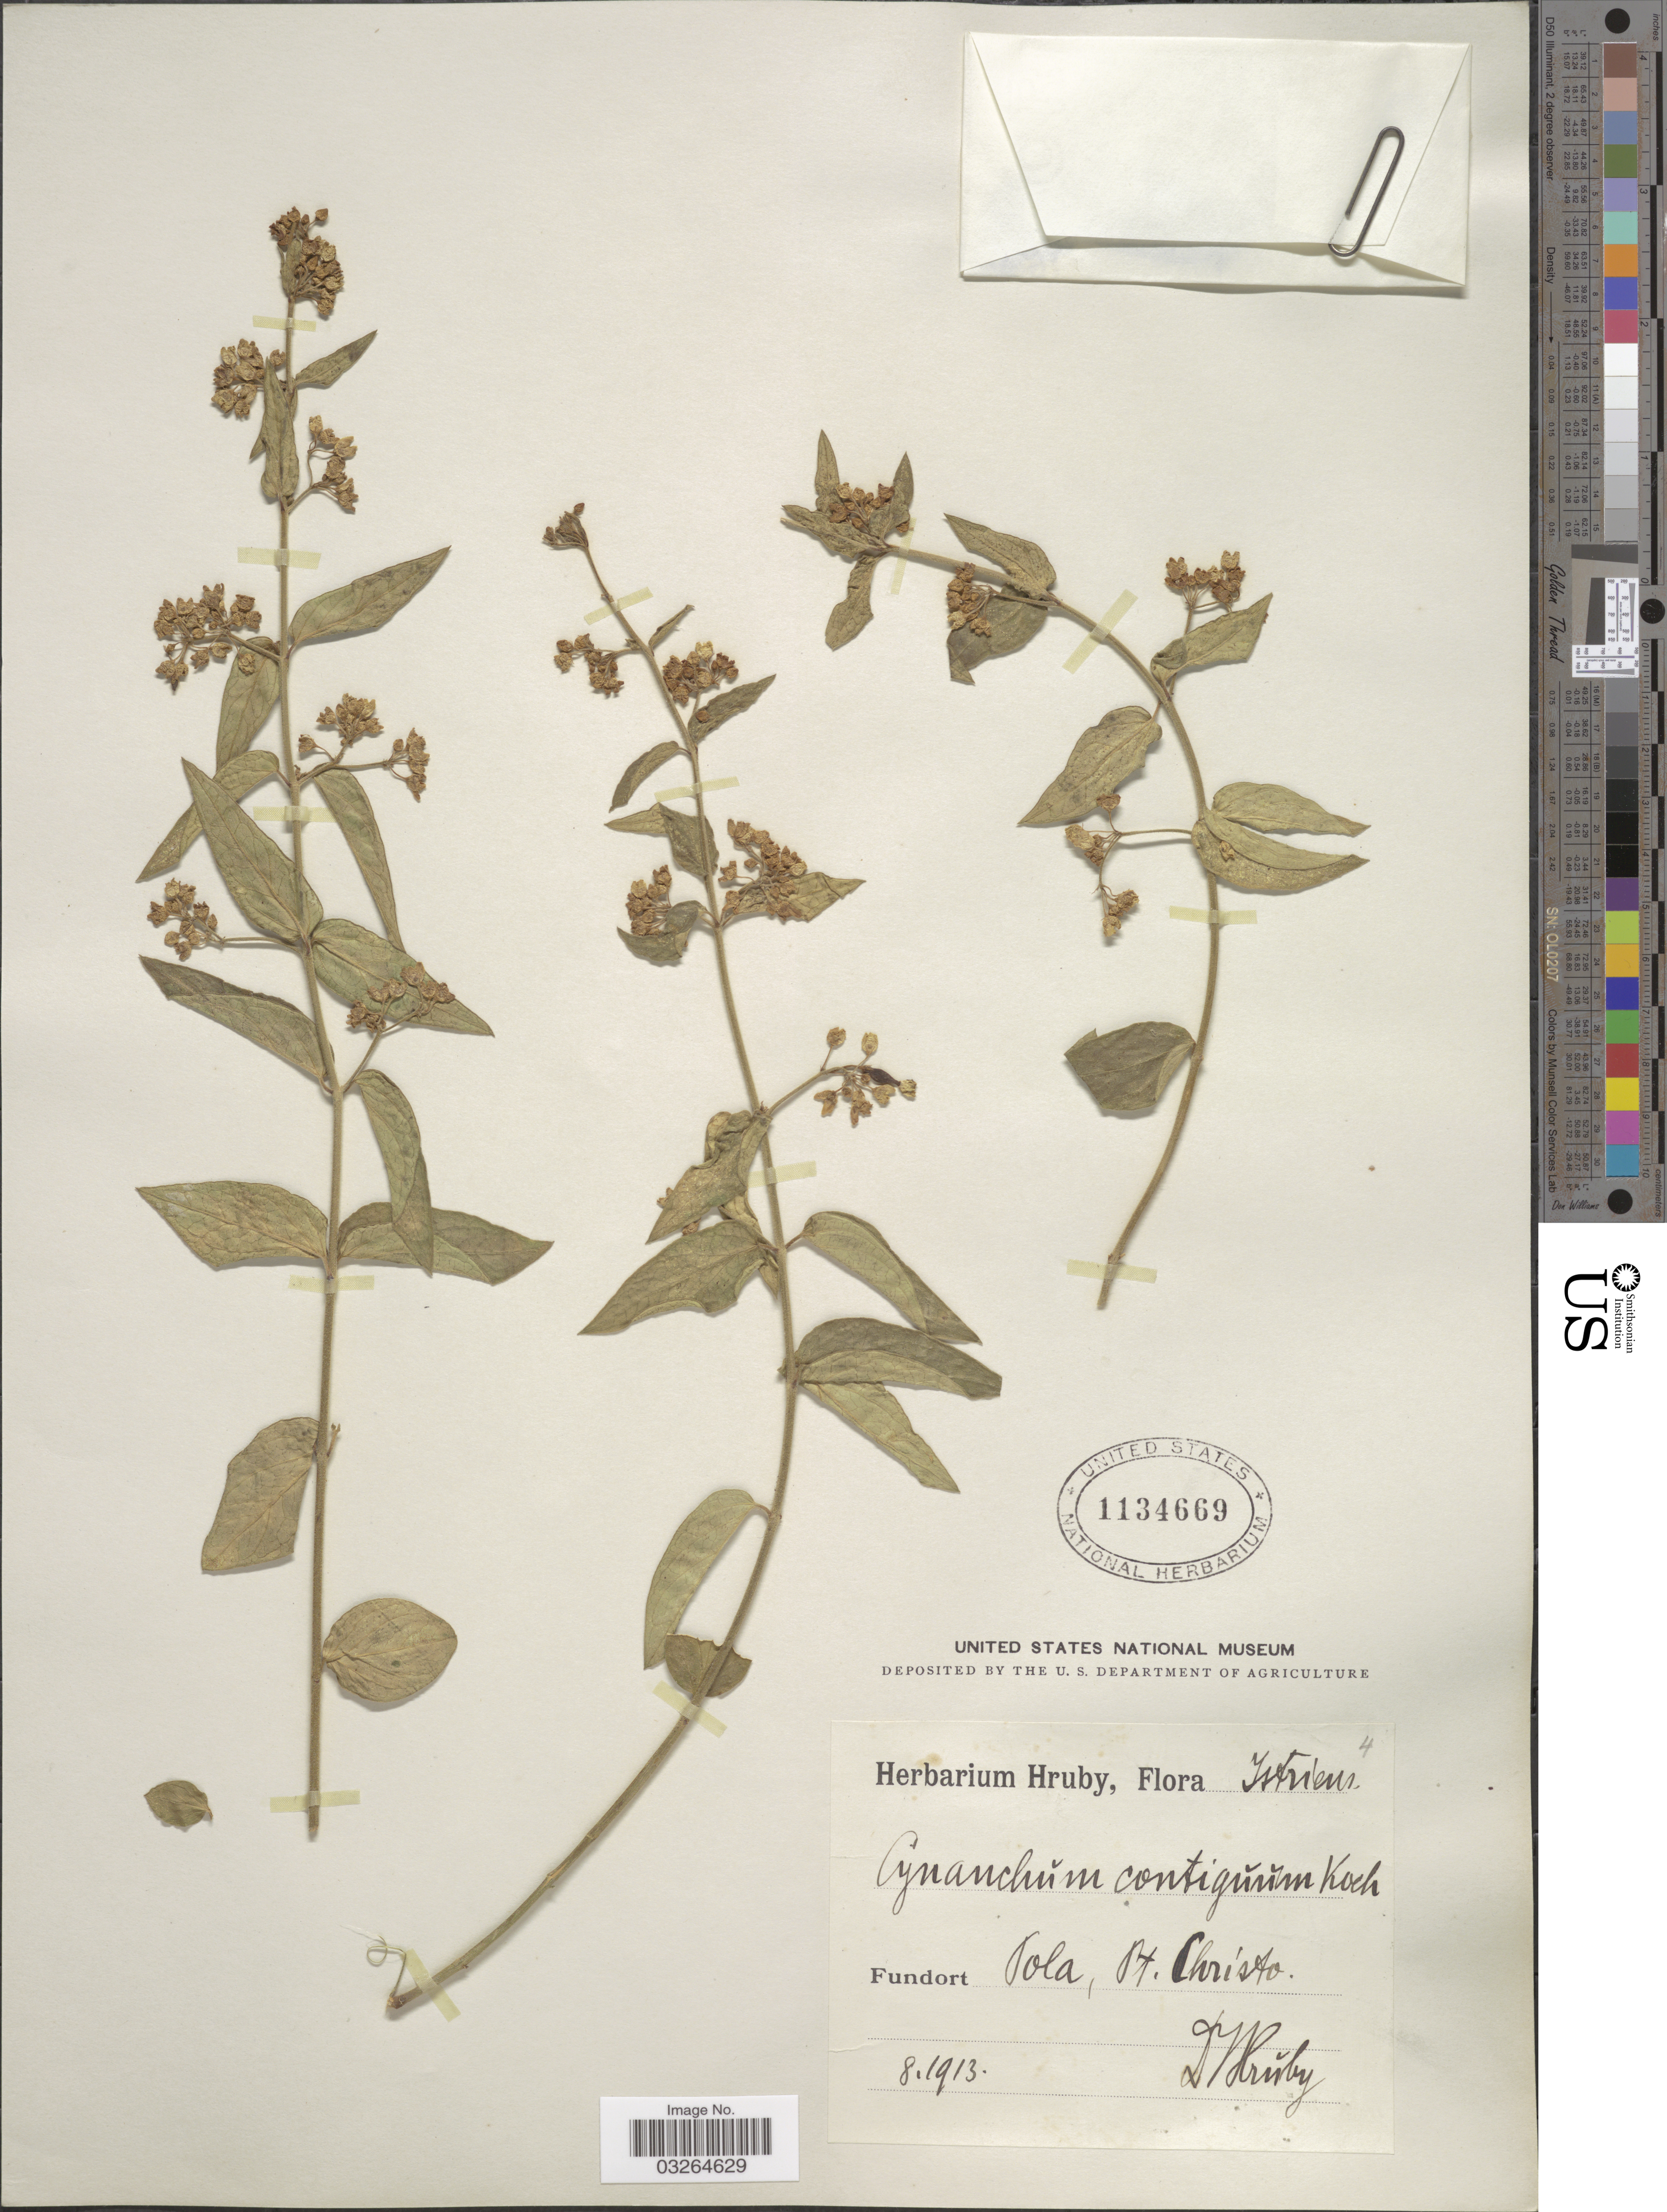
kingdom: Plantae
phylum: Tracheophyta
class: Magnoliopsida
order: Gentianales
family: Apocynaceae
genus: Cynanchum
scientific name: Cynanchum contiguum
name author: W.D.J. Koch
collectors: Hruby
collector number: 4?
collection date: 1913-08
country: Croatia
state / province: Istria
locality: Istrien. Fundort Tola, St. [interpreted] Christo.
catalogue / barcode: US 1134669